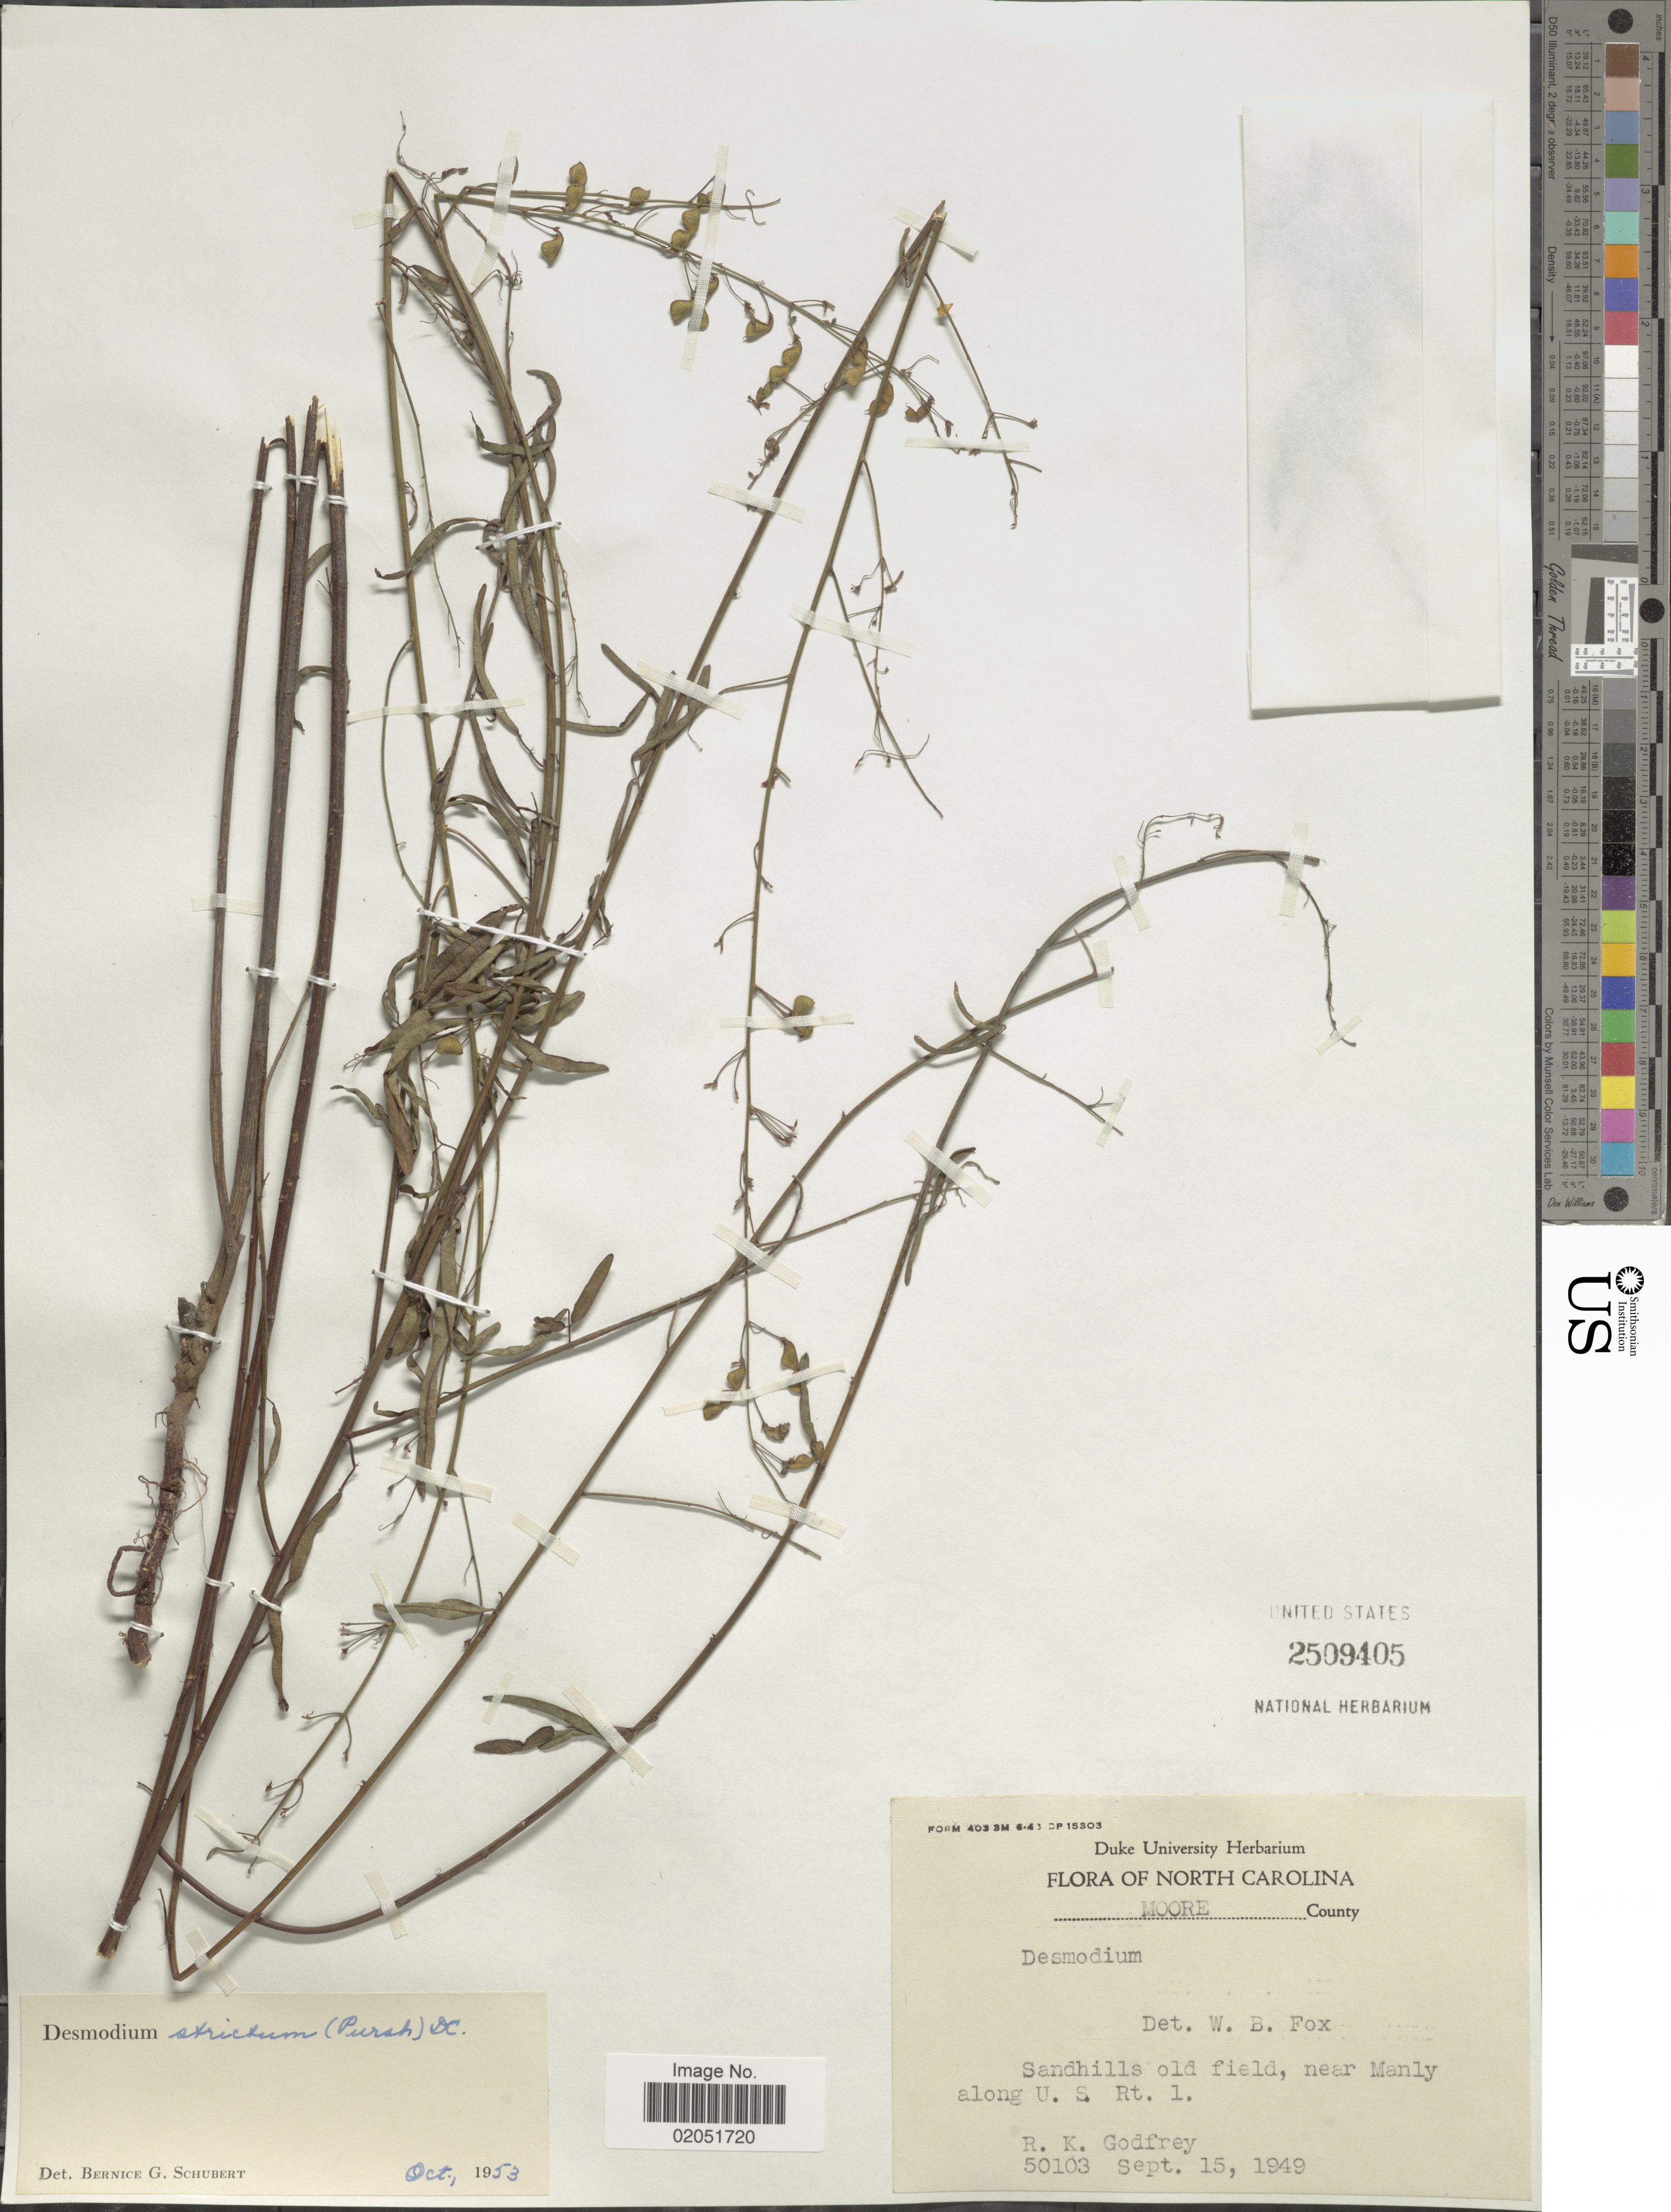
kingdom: Plantae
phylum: Tracheophyta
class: Magnoliopsida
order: Fabales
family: Fabaceae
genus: Desmodium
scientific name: Desmodium strictum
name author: (Pursh) DC.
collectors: R. K. Godfrey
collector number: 50103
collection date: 1949-09-15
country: United States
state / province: North Carolina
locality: Moore County, Sandhills old field, near Manly along U.S. Rt. 1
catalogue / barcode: US 2509405